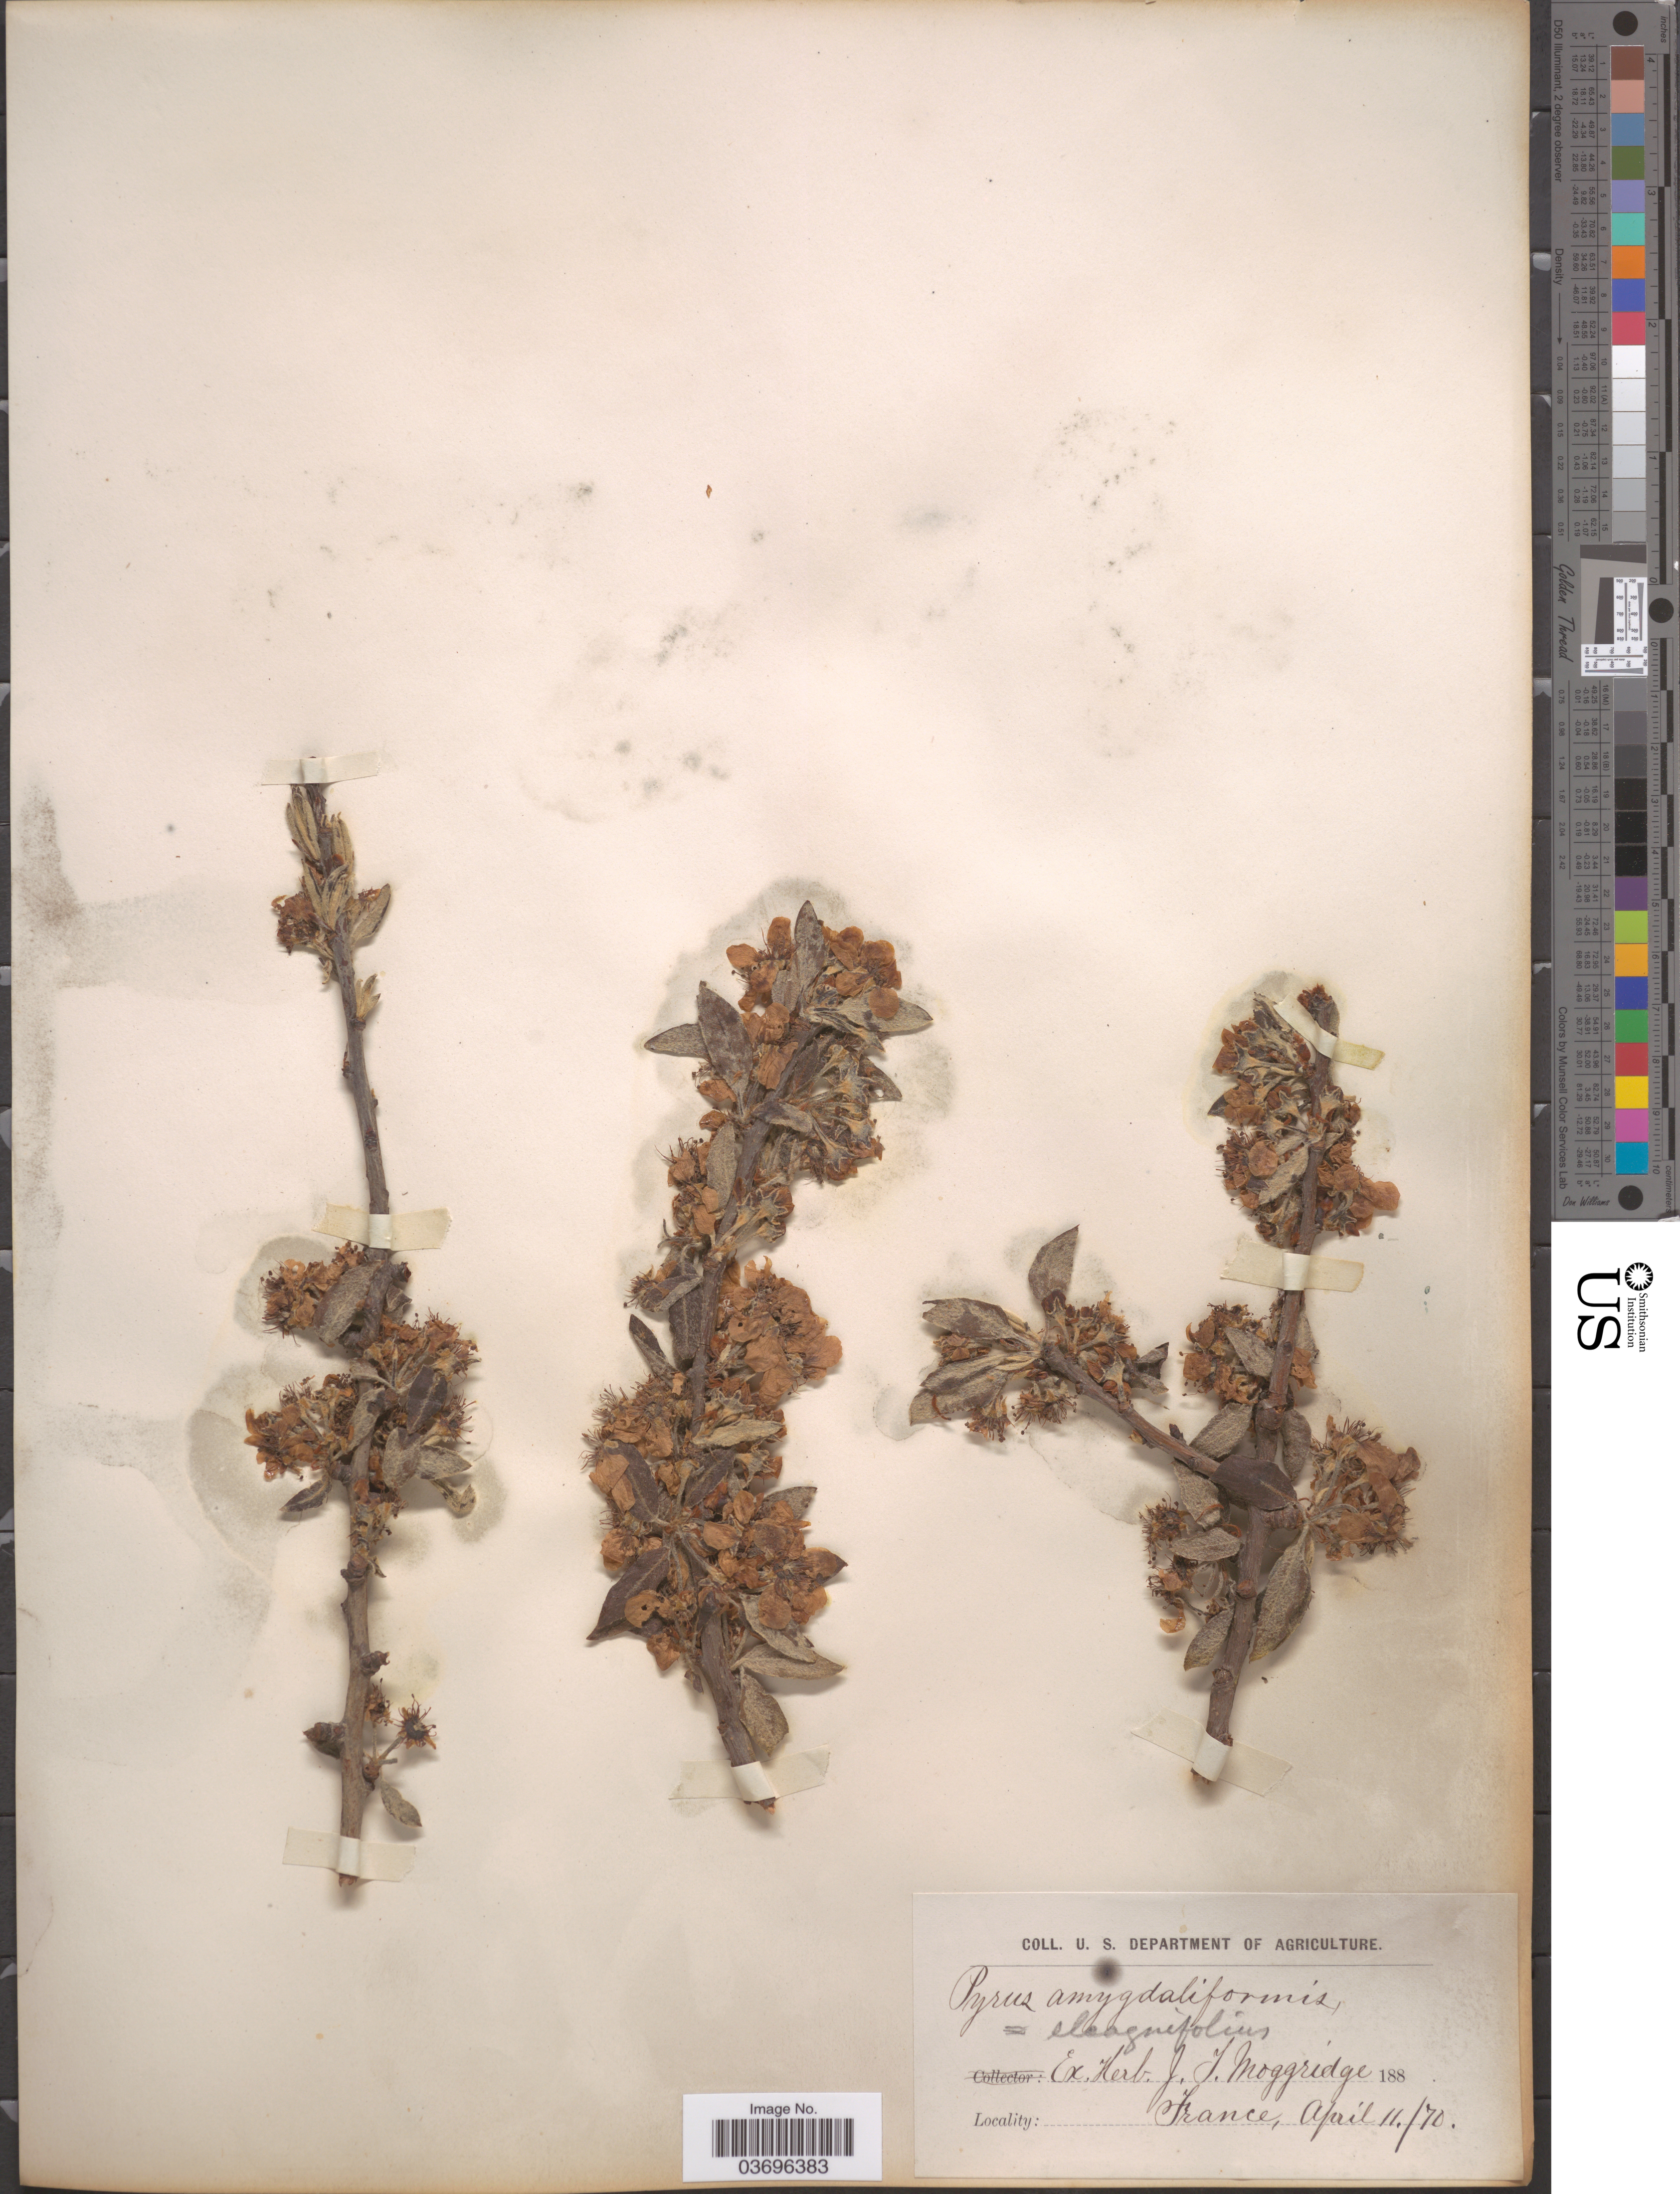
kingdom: Plantae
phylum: Tracheophyta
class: Magnoliopsida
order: Rosales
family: Rosaceae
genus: Pyrus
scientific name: Pyrus elaeagrifolia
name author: Pall.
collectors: Facchini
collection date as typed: Transcribed d/m/y: 11/4/70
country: France